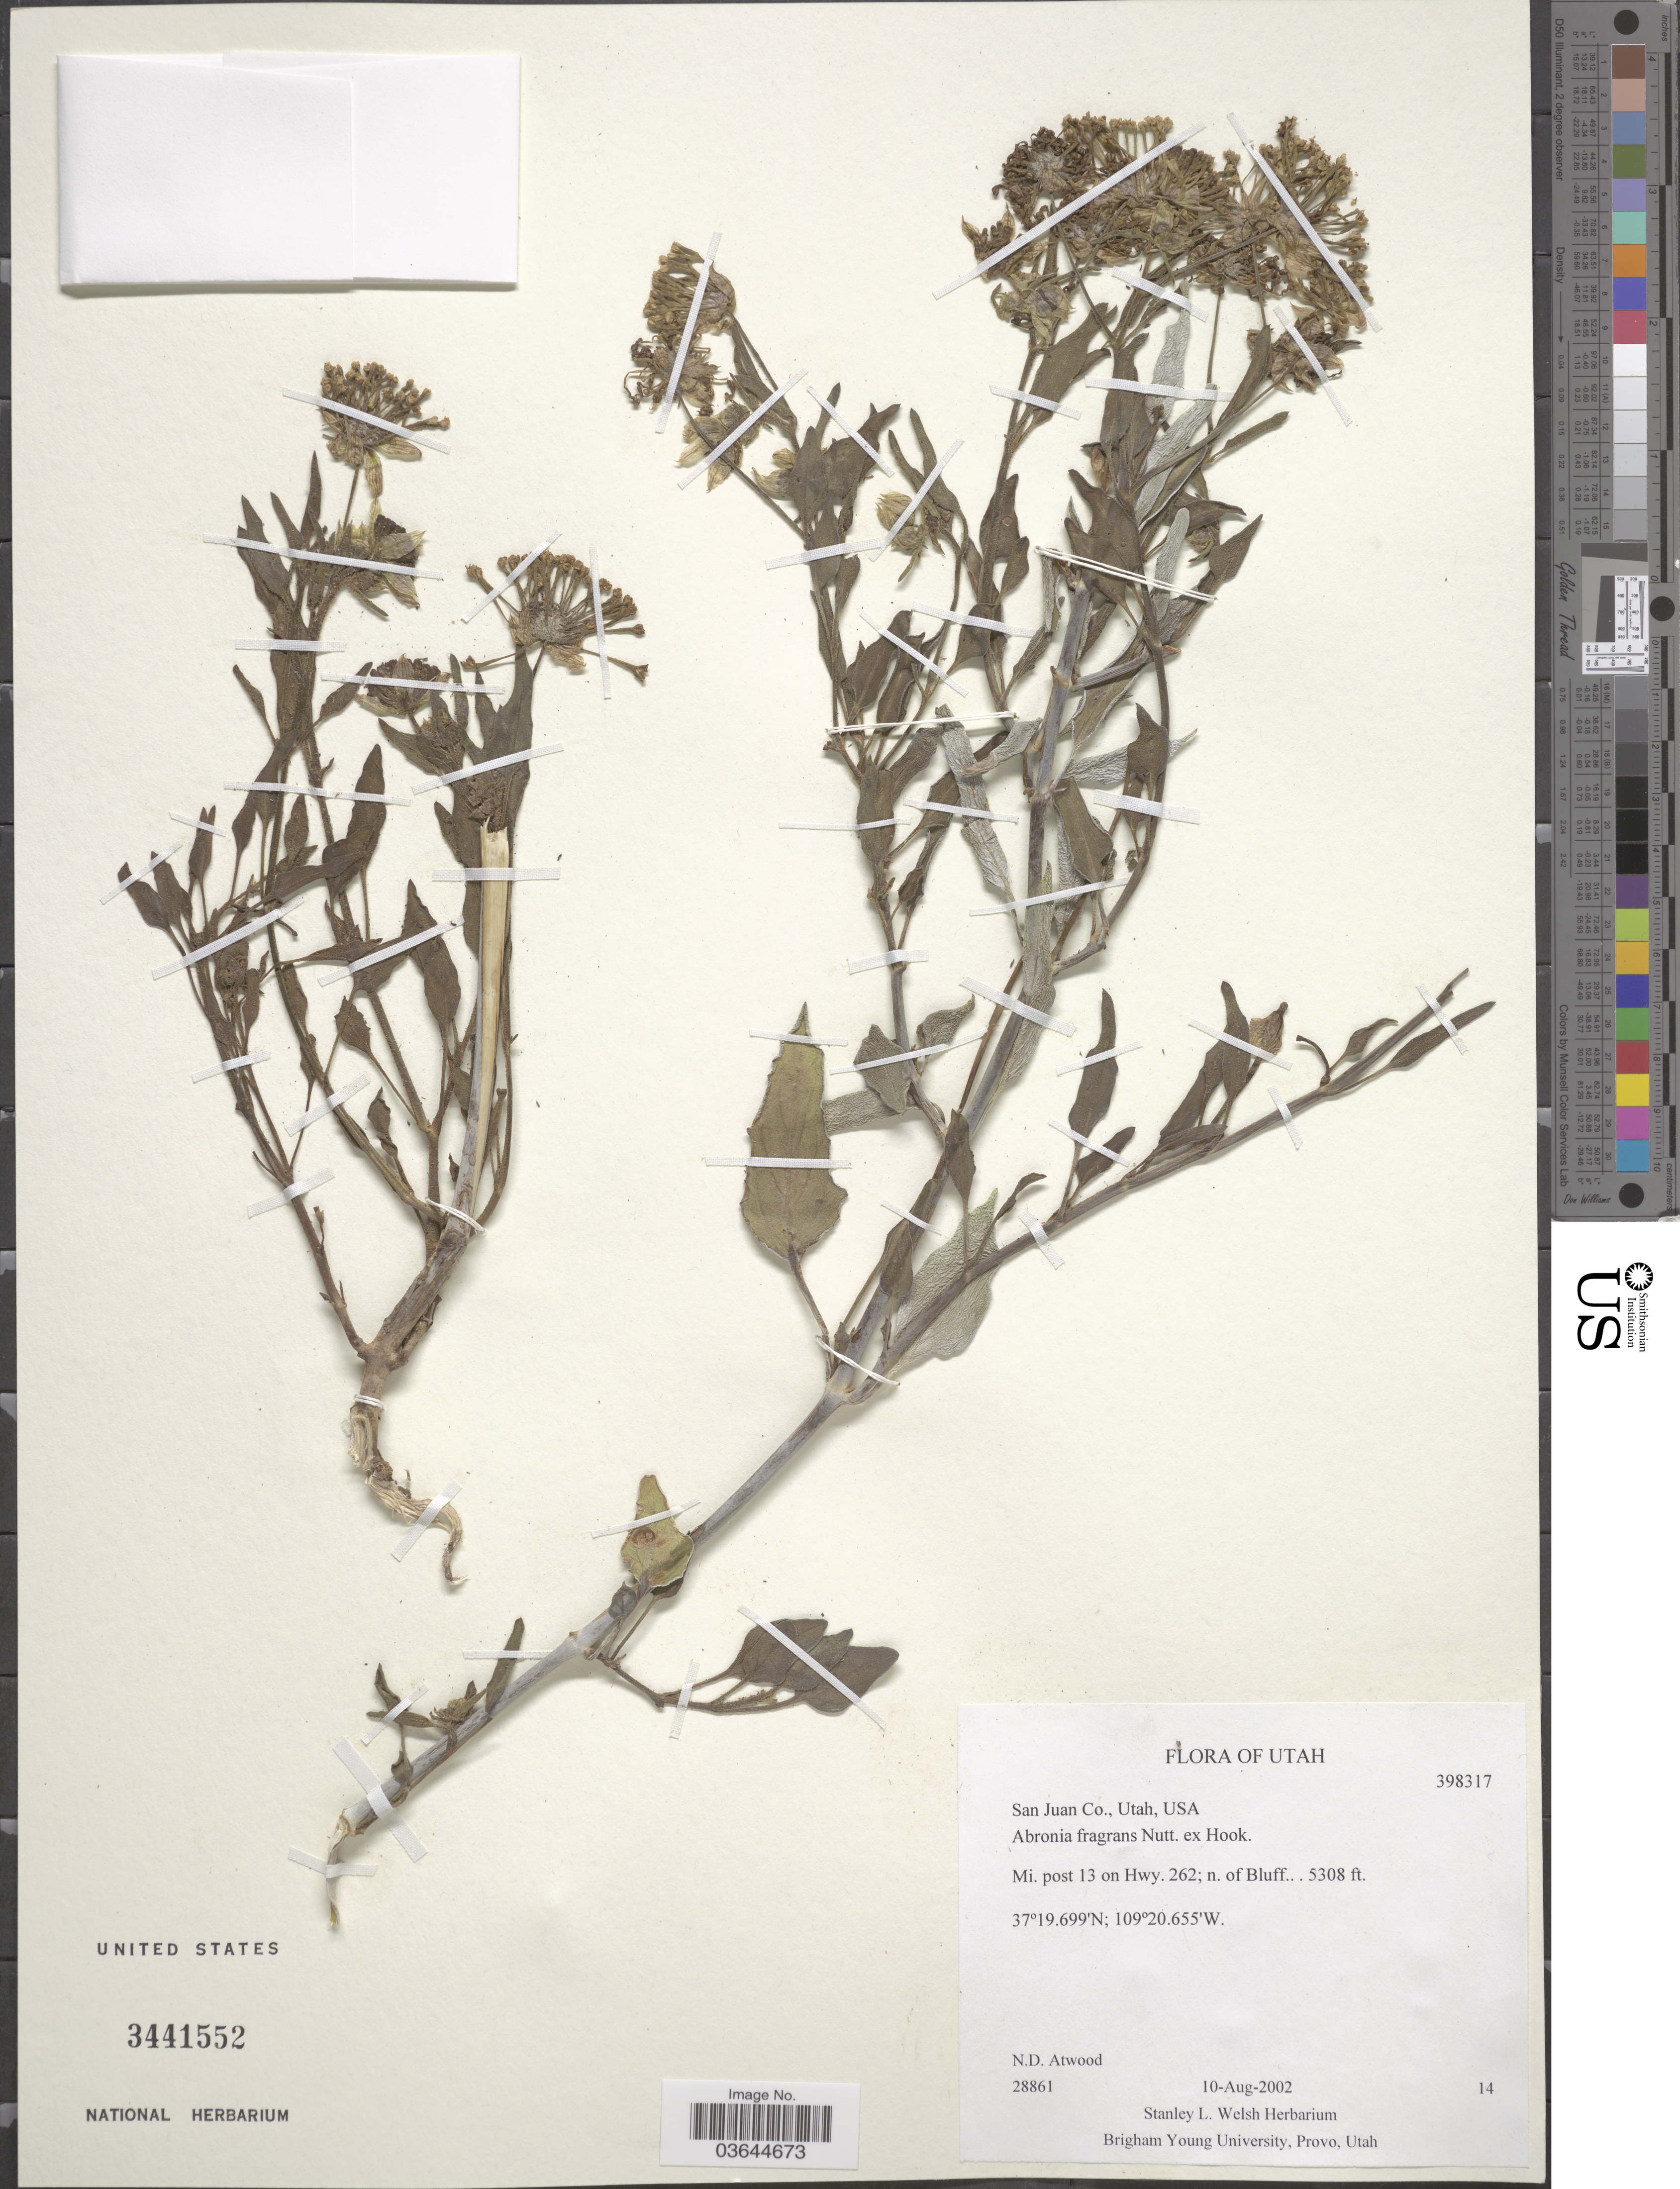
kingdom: Plantae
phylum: Tracheophyta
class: Magnoliopsida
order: Caryophyllales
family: Nyctaginaceae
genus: Abronia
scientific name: Abronia fragrans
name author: Nutt. ex Hook.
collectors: N. Atwood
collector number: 28861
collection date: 2002-08-10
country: United States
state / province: Utah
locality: San Juan Co. USA. Mi. post 13 on Hwy. 262; n. of Bluff.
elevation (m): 1618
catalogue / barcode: US 3441552